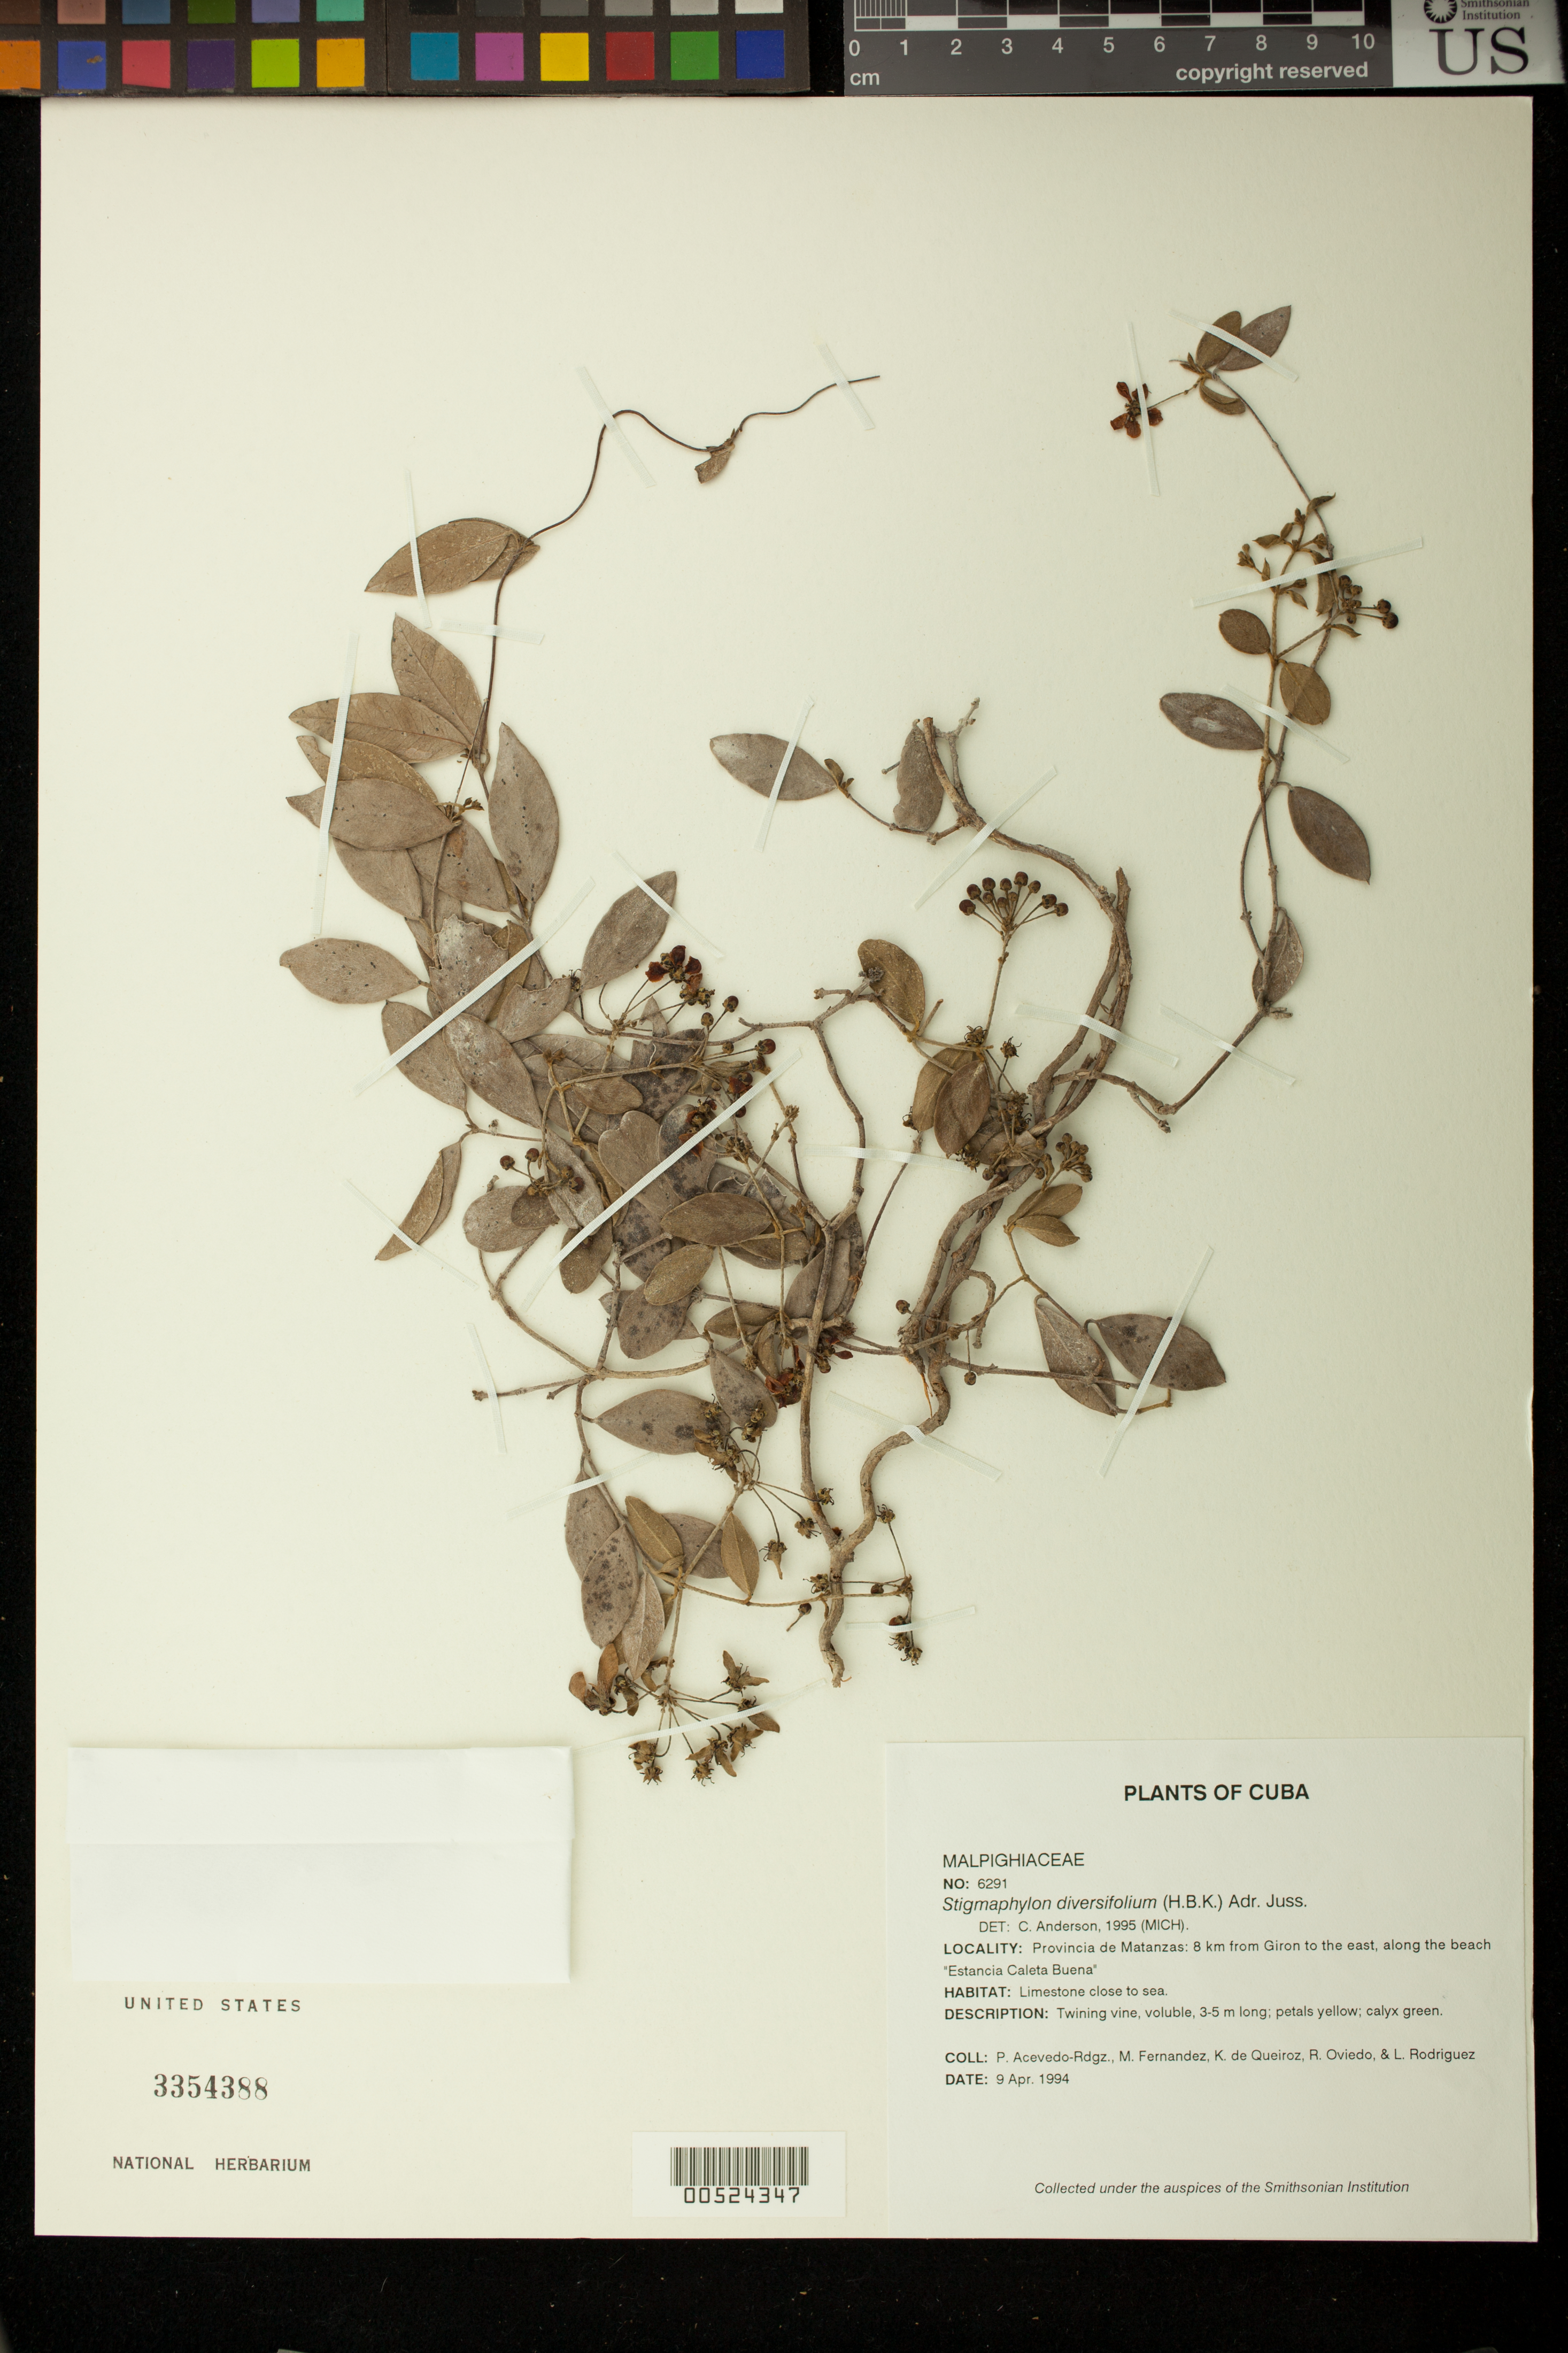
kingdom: Plantae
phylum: Tracheophyta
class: Magnoliopsida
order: Malpighiales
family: Malpighiaceae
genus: Stigmaphyllon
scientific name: Stigmaphyllon diversifolium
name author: (Kunth) A. Juss.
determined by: Anderson, C.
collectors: P. Acevedo-Rodr., M. Fernández, K. De Queiroz, R. Oviedo & L. Rodriguez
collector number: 6291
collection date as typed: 09 Apr 1994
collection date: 1994-04-09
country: Cuba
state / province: Matanzas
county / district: Municipio de Ciénaga de Zapata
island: Cuba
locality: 8 km from Giron to the east, along the beach "Estancia Caleta Buena"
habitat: Limestone close to sea.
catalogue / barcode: US 3354388